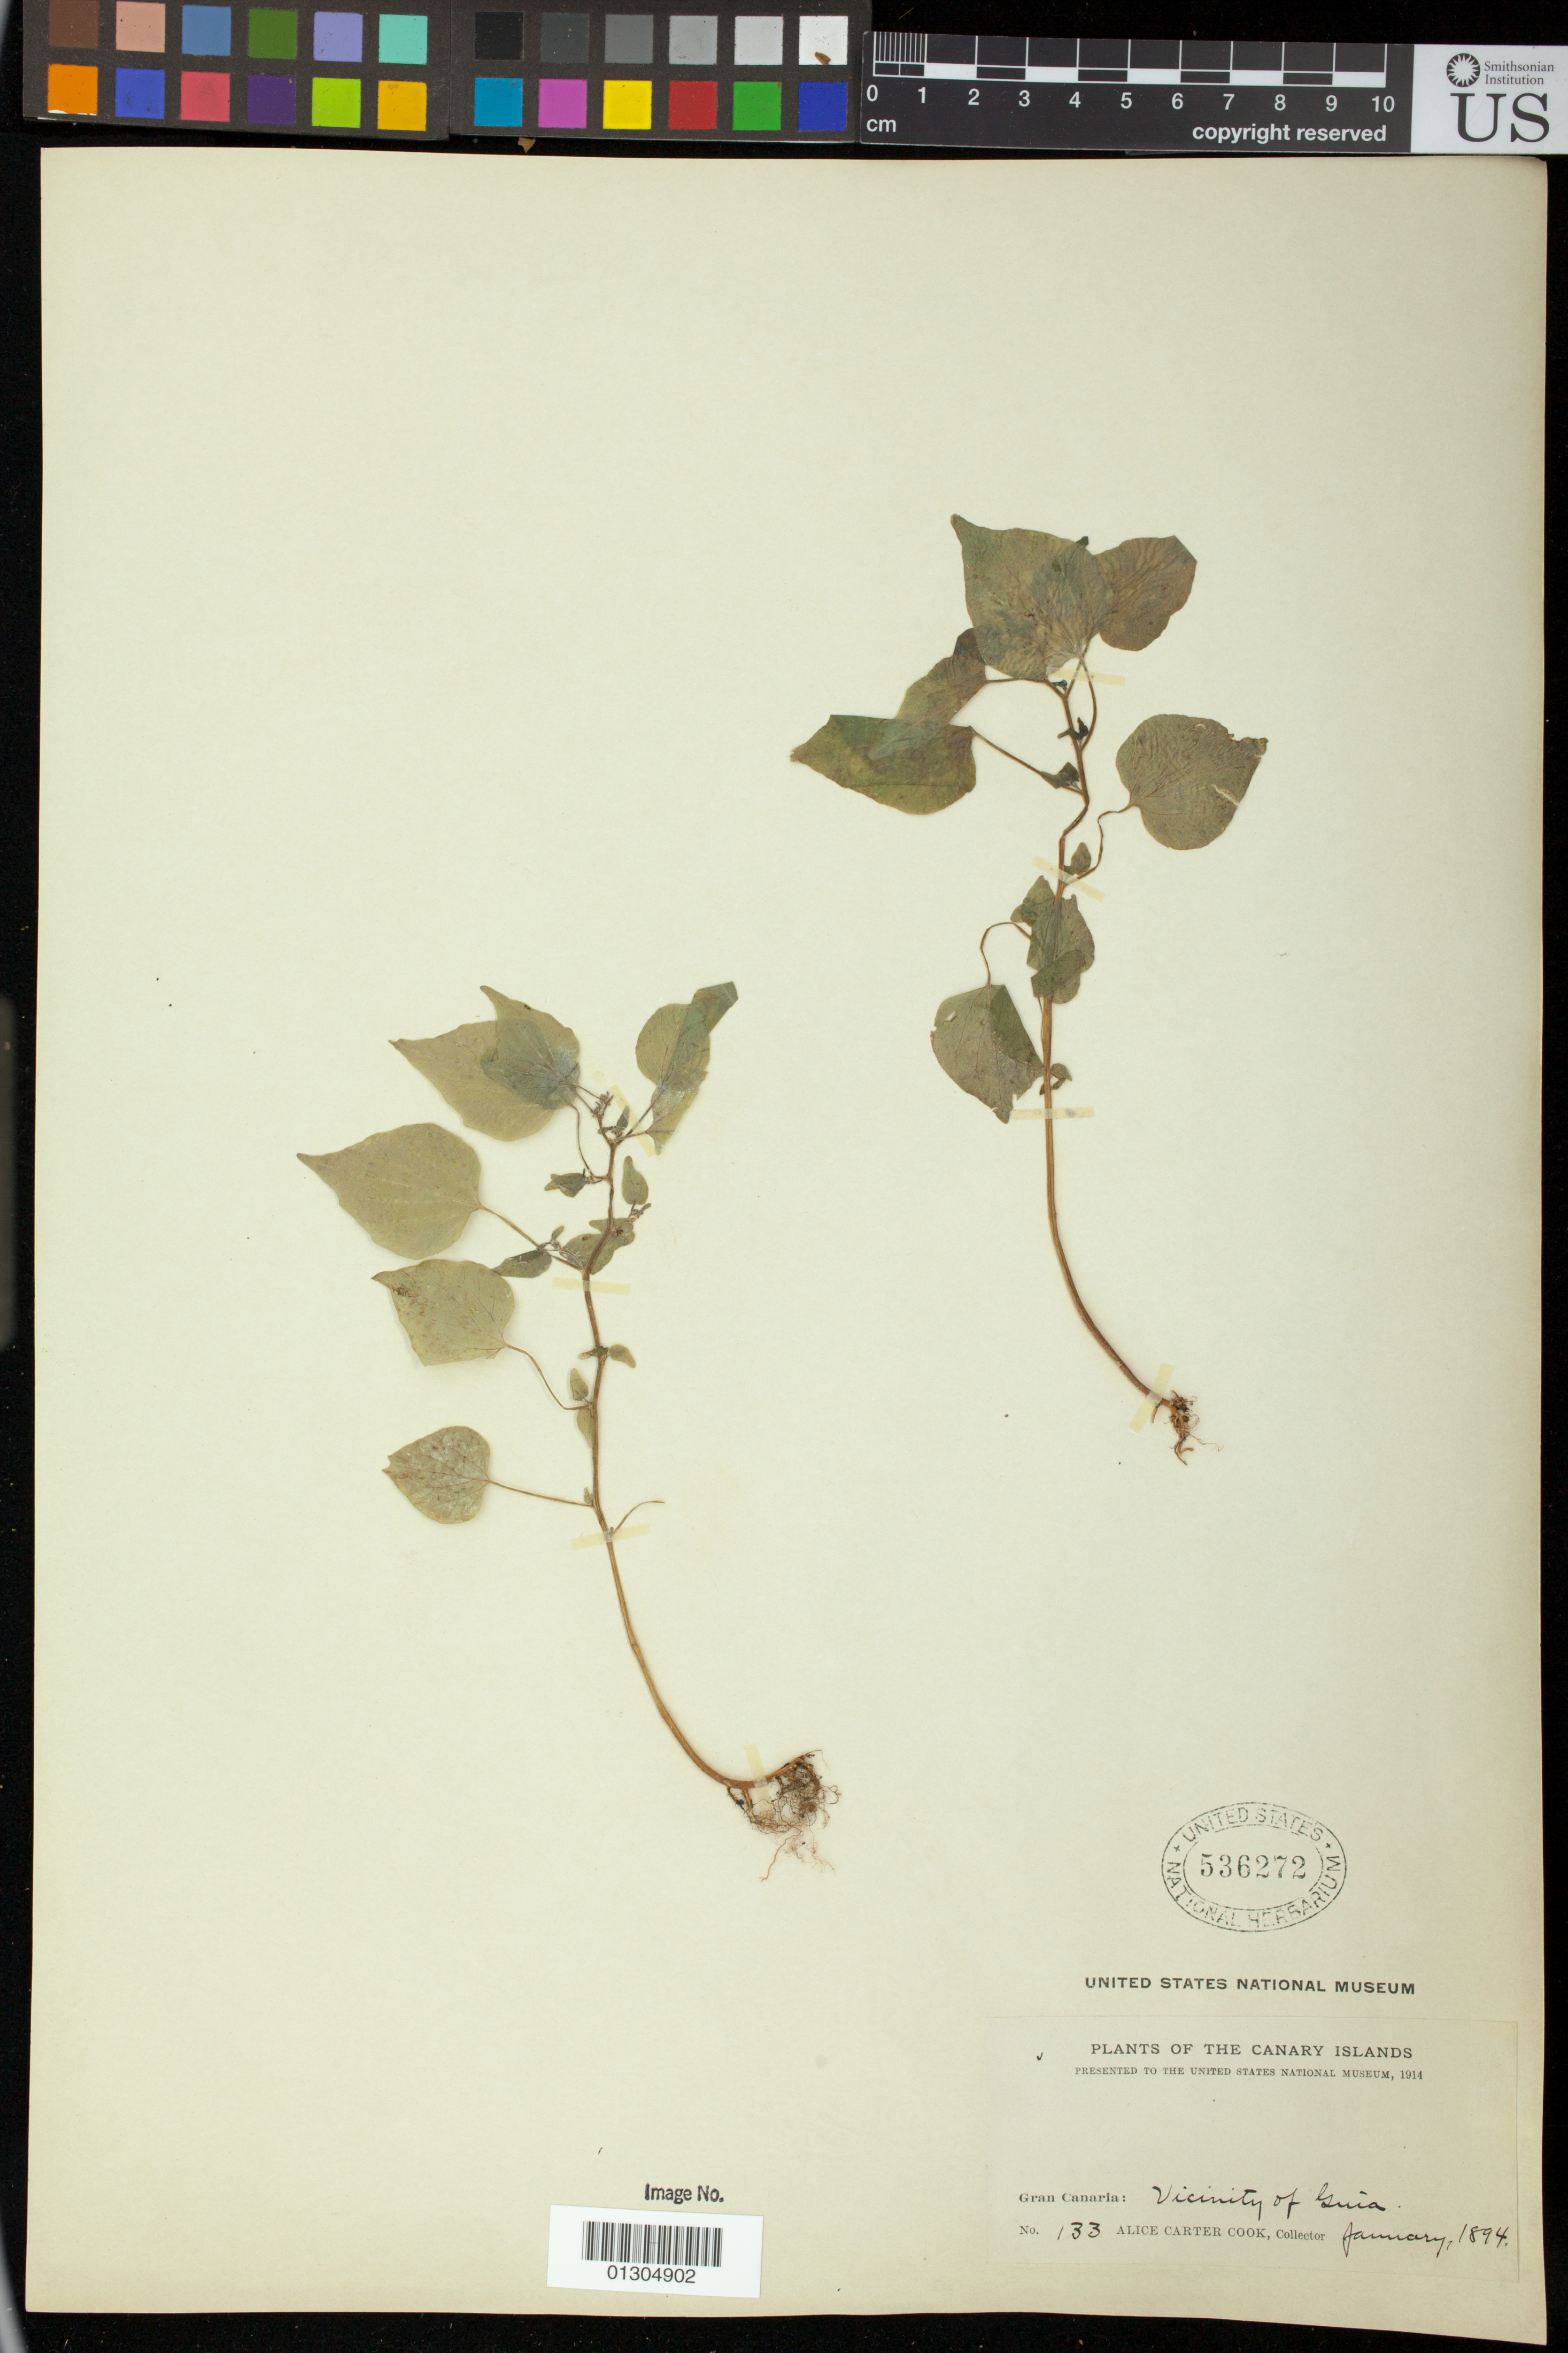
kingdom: Plantae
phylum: Tracheophyta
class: Magnoliopsida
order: Malpighiales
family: Euphorbiaceae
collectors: Alice C. Cook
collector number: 133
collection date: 1894-01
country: Spain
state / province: Canarias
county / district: Las Palmas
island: Grand Canary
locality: Canary Islands. Vicinity of Guia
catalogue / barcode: US 536272